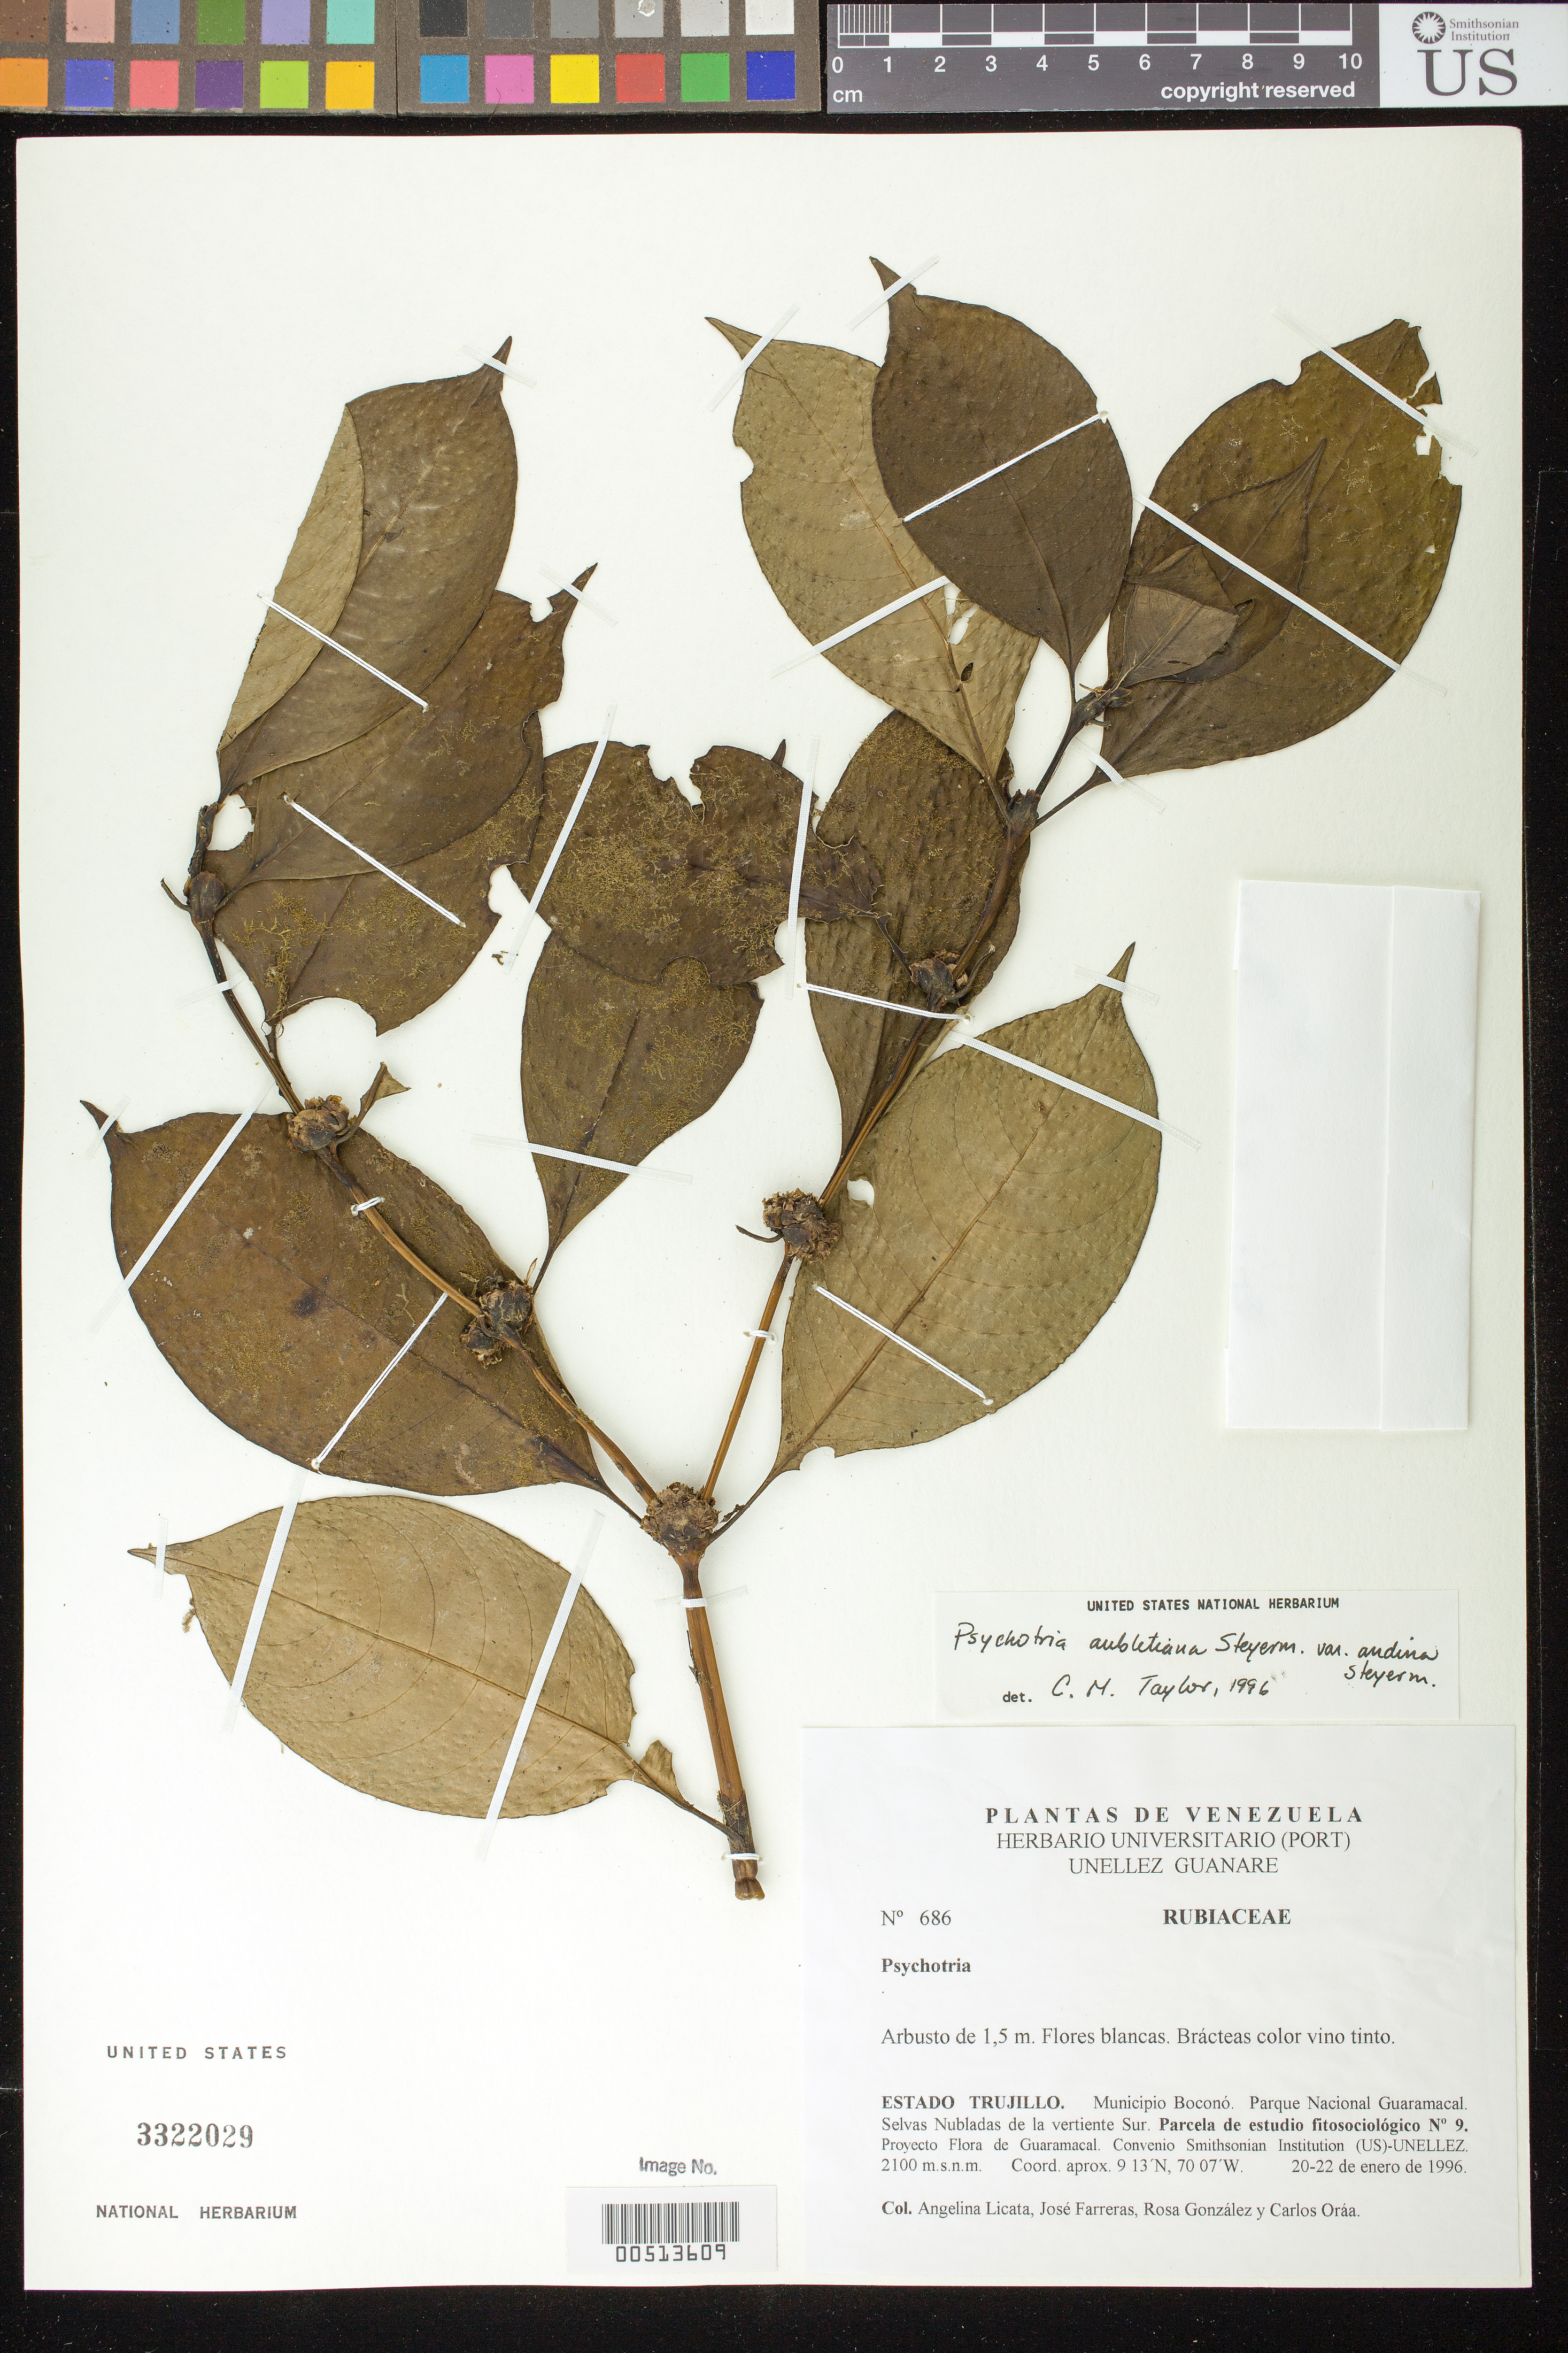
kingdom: Plantae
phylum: Tracheophyta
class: Magnoliopsida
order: Gentianales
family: Rubiaceae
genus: Psychotria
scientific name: Psychotria aubletiana var. andina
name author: Steyerm.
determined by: Taylor, Charlotte M.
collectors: A. Licata, J. Farreras, R. González & C. Oráa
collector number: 686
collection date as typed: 20 Jan 1996 to 22 Jan 1996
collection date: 1996-01-20/1996-01-22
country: Venezuela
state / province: Trujillo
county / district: Boconó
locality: Parque Nacional Guaramacal, vertiente S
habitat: Selvas Nubladas. Parcela de estudio fitosociológico No. 9.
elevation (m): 2100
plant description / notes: PORT, US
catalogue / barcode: US 3322029